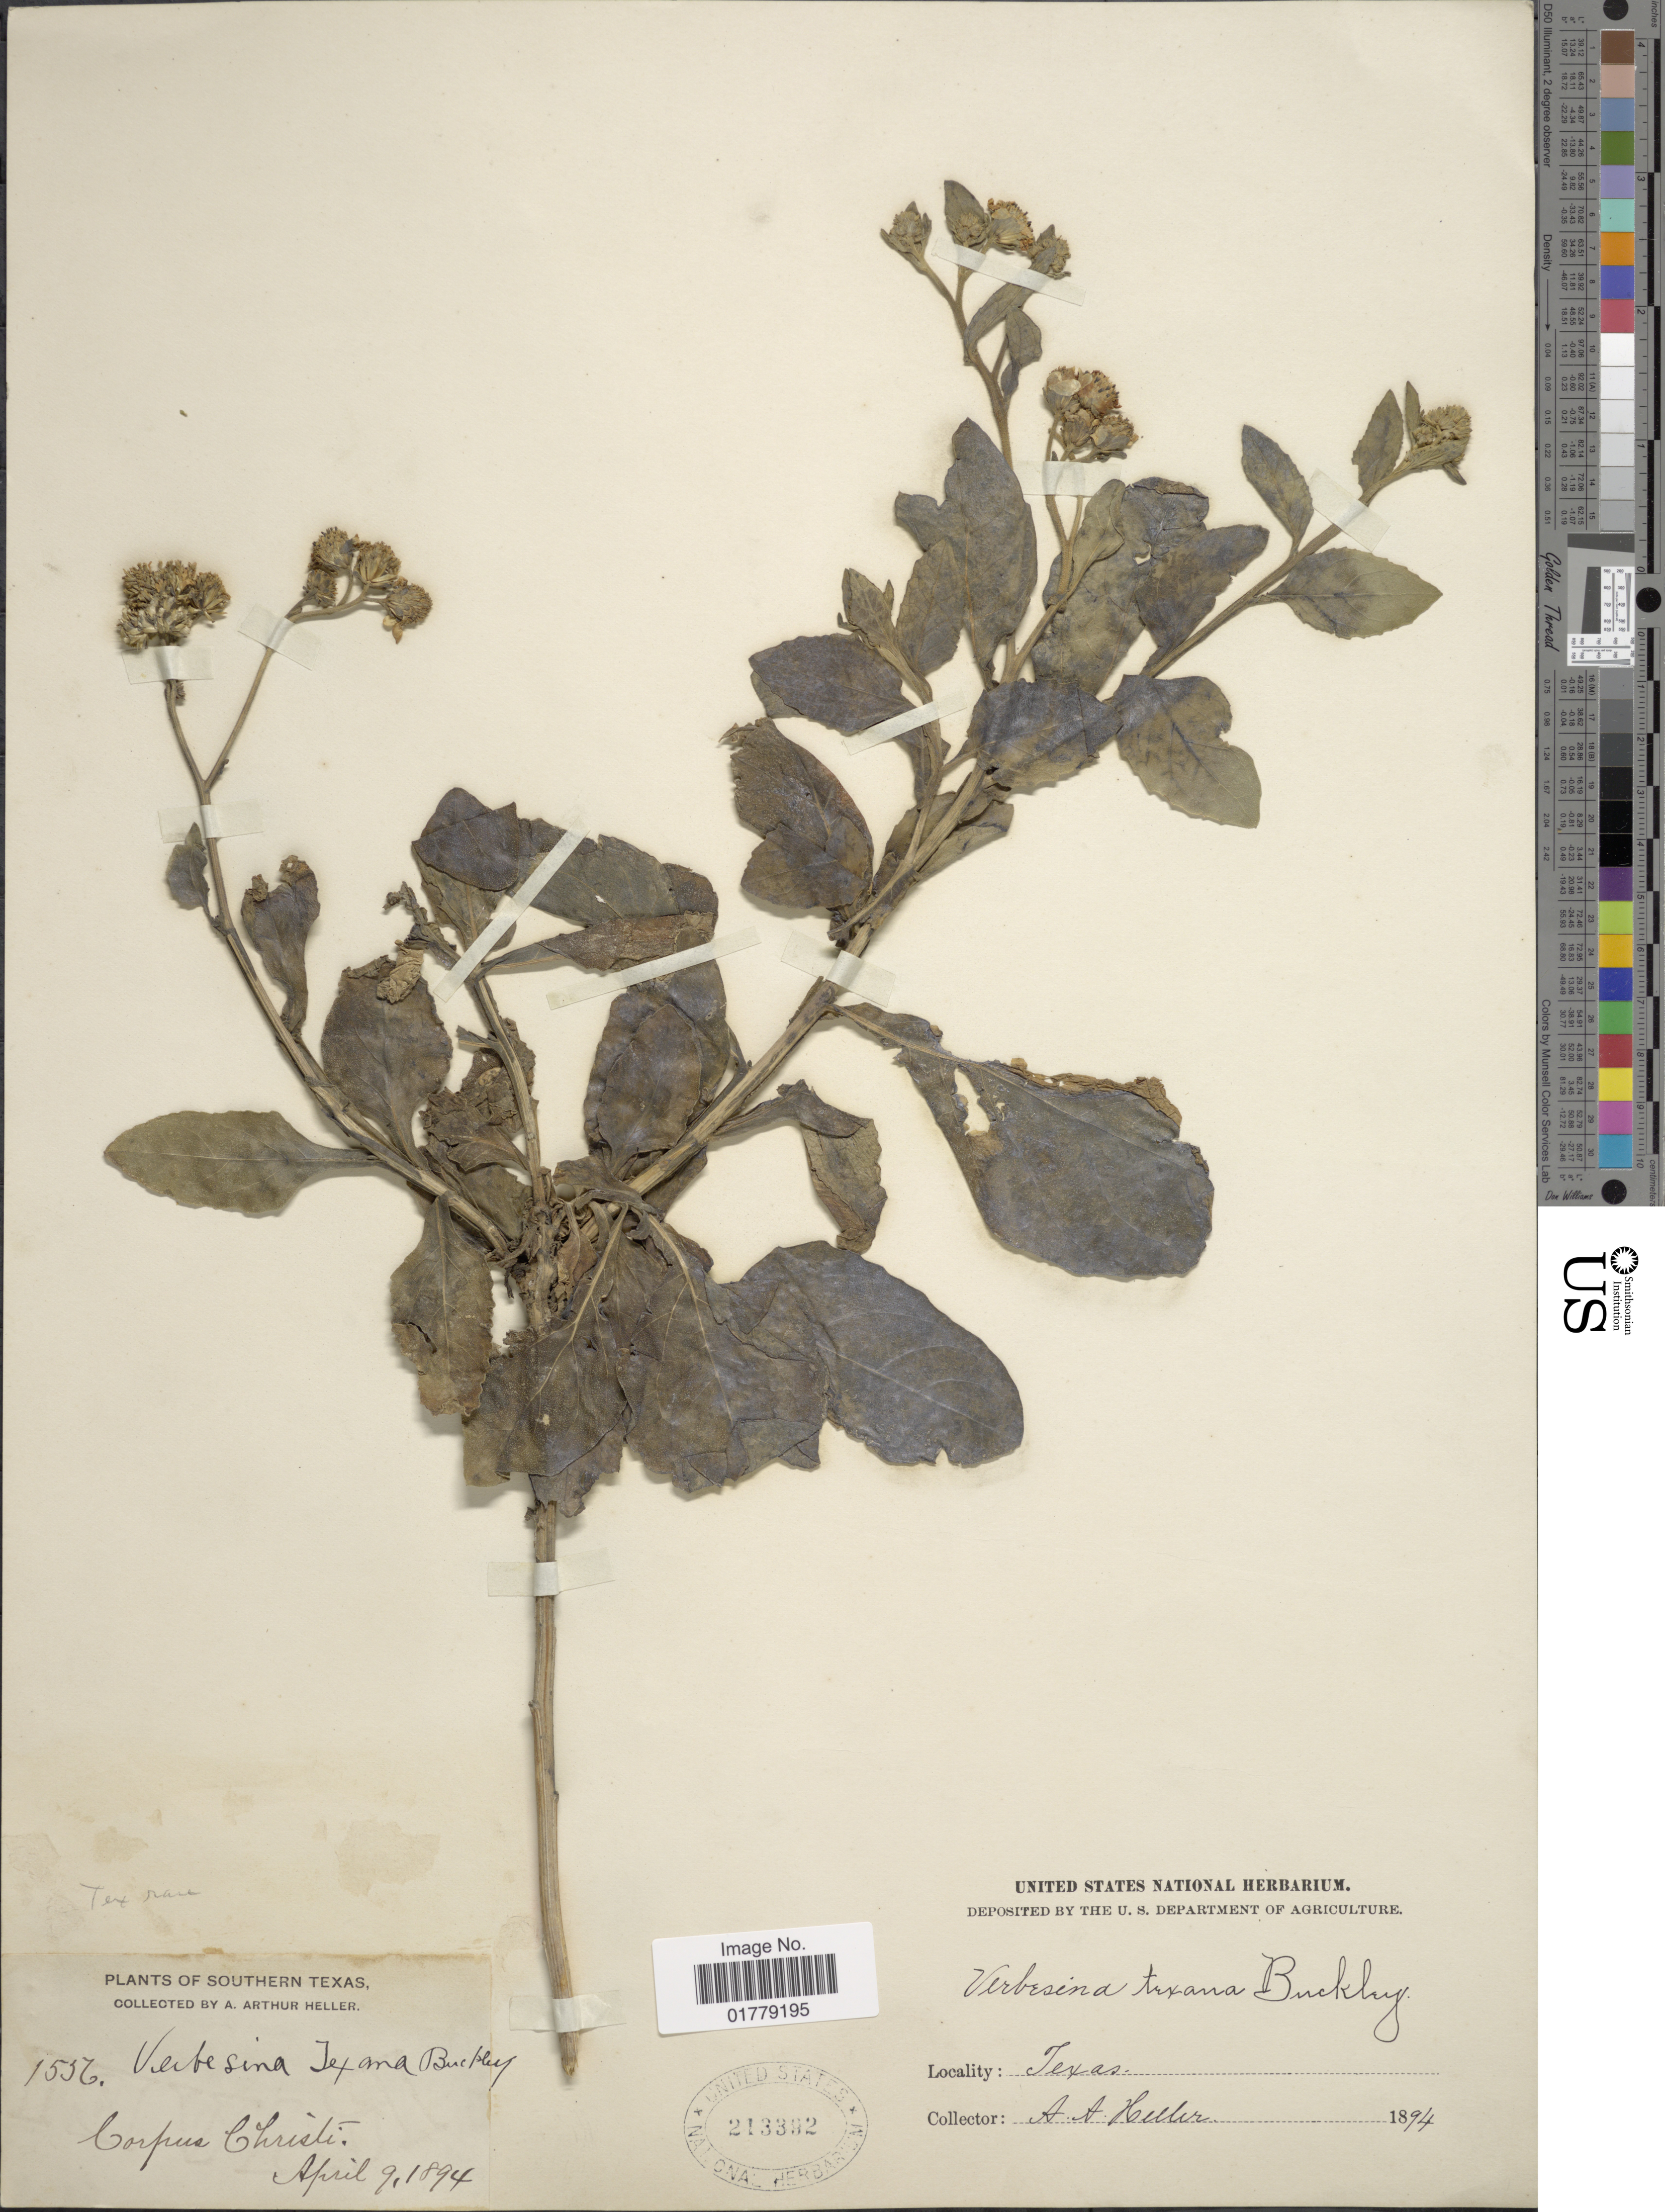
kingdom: Plantae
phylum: Tracheophyta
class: Magnoliopsida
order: Asterales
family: Asteraceae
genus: Verbesina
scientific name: Verbesina microptera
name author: DC.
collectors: A. A. Heller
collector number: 1556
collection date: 1894-04-09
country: United States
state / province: Texas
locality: Southern Texas. Corpus Christi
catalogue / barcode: US 213392